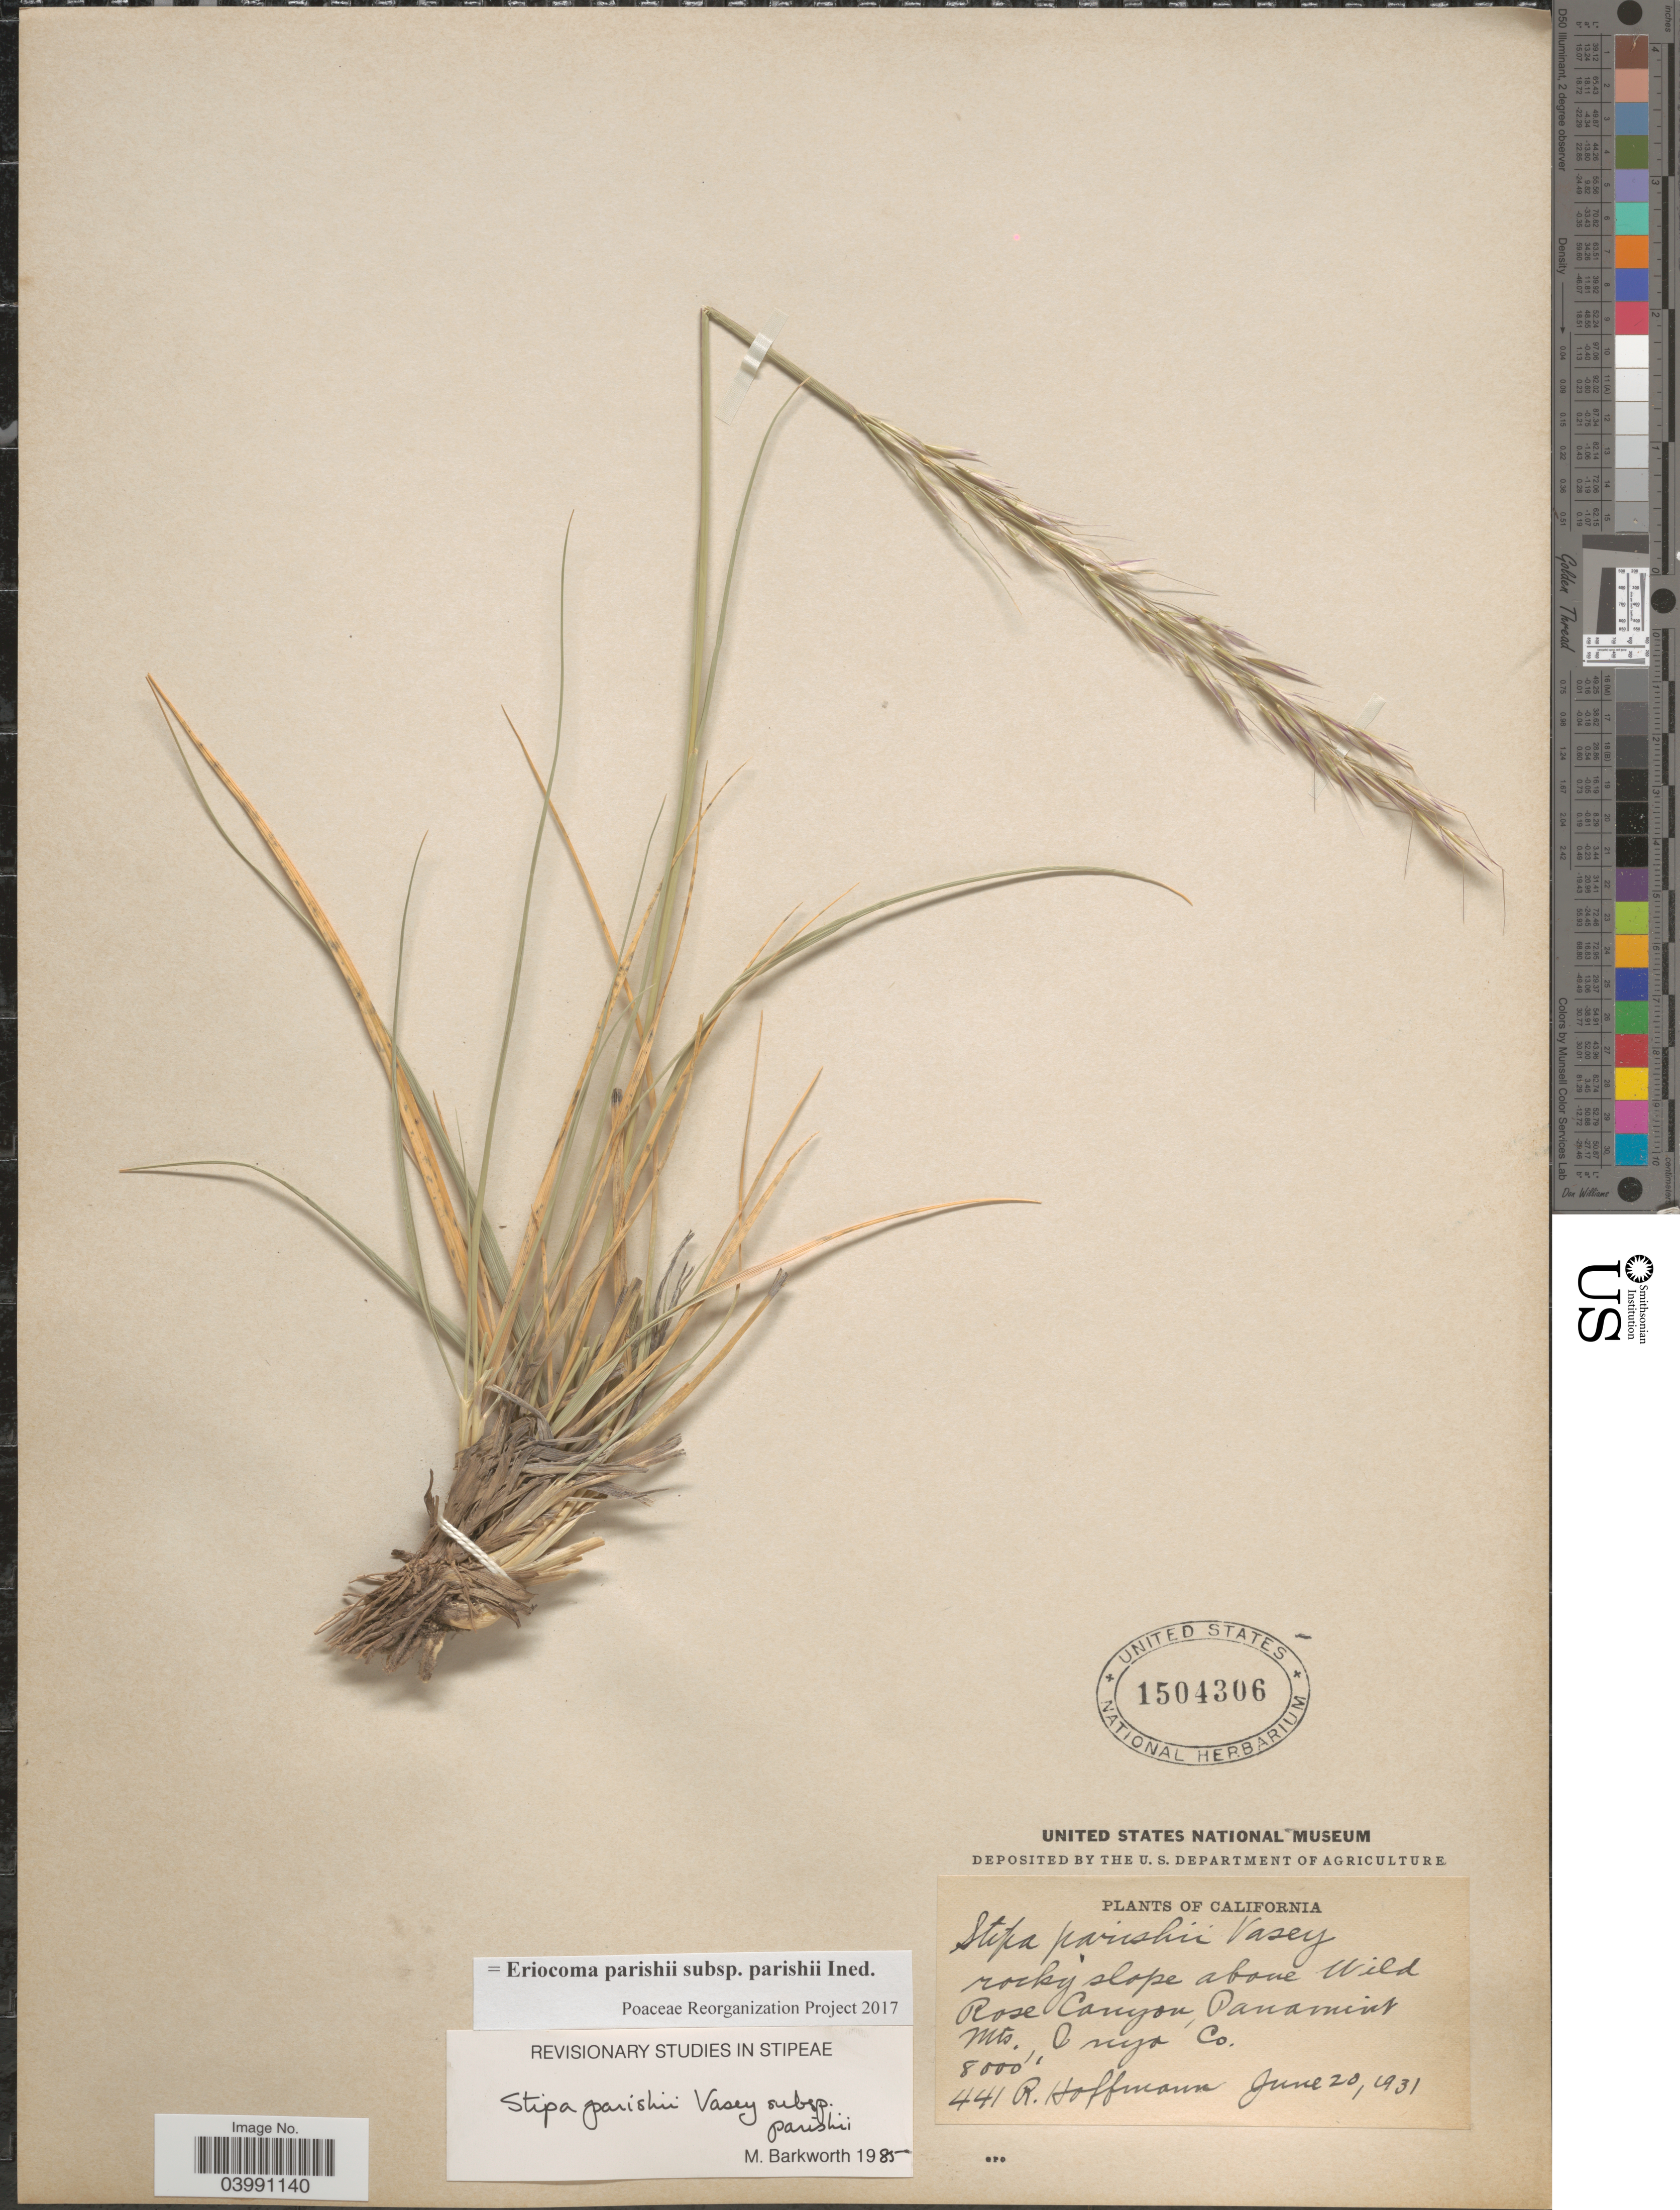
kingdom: Plantae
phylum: Tracheophyta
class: Liliopsida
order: Poales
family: Poaceae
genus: Eriocoma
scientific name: Eriocoma parishii subsp. parishii ined.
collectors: R. Hoffmann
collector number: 441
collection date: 1931-06-20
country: United States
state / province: California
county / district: Inyo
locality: Rocky slope above Wild Rose Canyon, Panamint Mts., Inyo Co.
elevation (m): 2438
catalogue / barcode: US 1504306